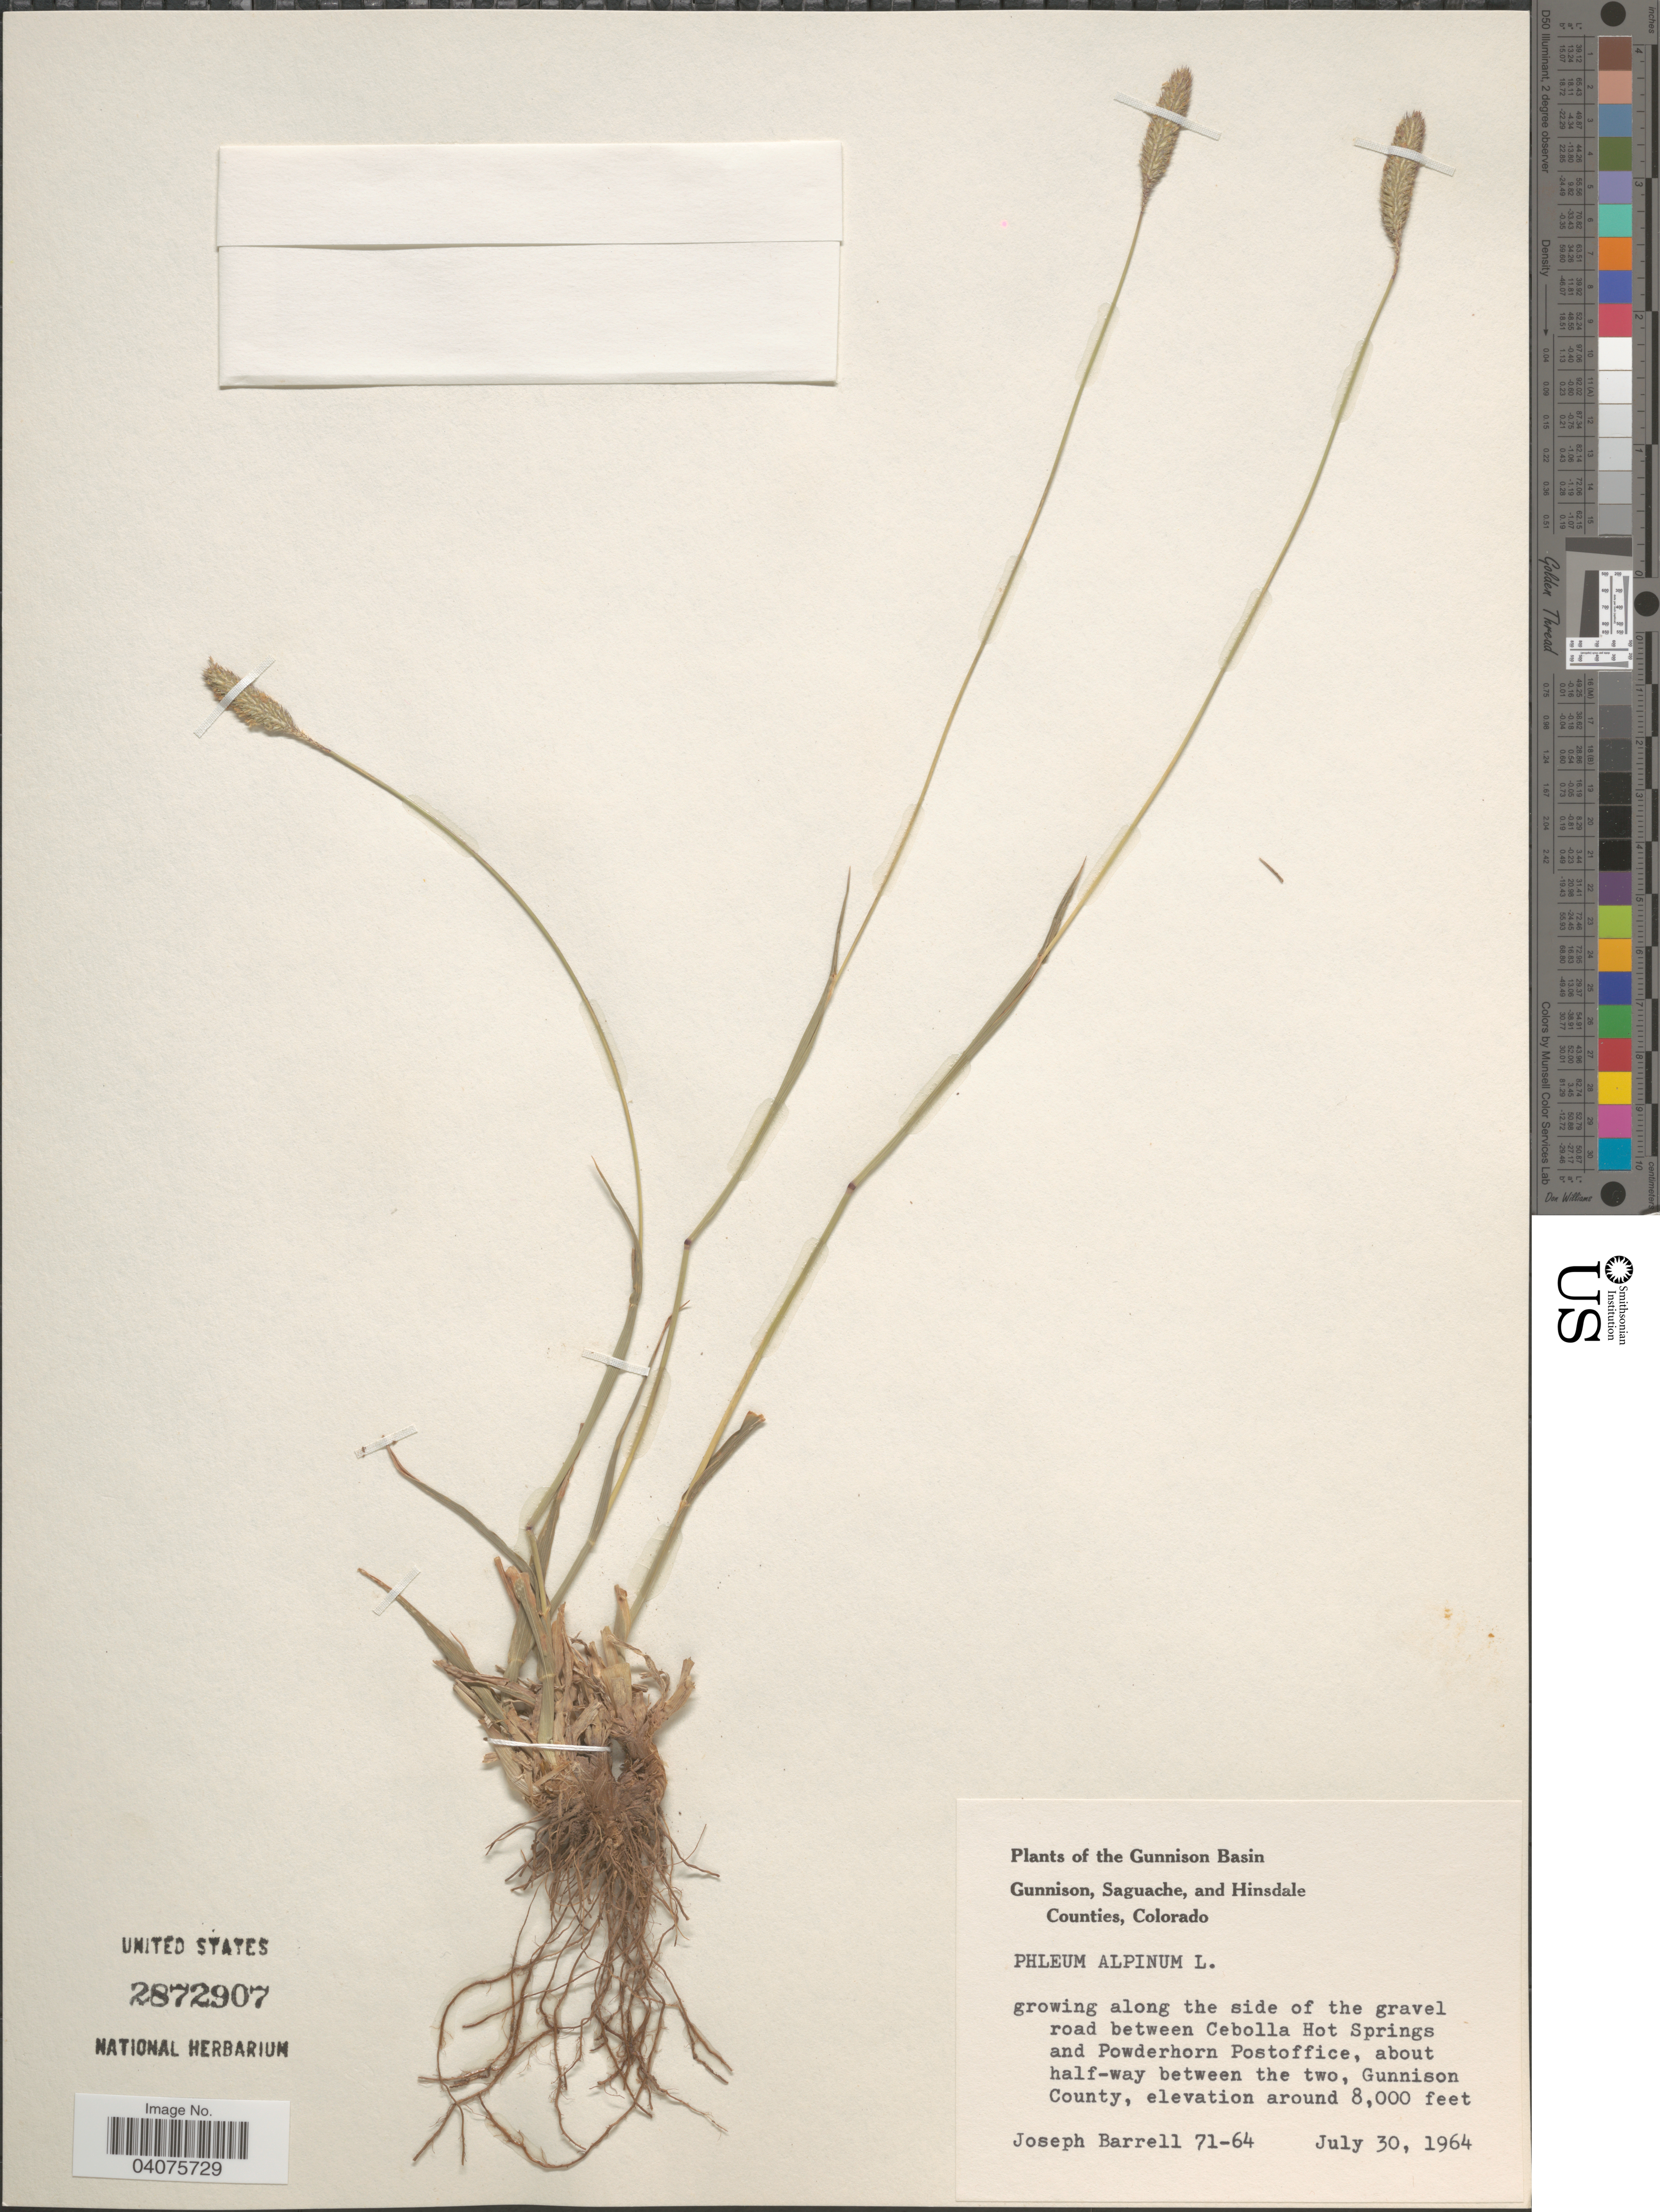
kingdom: Plantae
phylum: Tracheophyta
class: Liliopsida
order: Poales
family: Poaceae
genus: Phleum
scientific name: Phleum alpinum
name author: L.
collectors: J. Barrell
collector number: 71-64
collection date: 1964-07-30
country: United States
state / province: Colorado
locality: The Gunnison Basin. Along the side of the gravel road between Cebolla Hot Springs and Powderhorn Postoffice, about half-way between the two, Gunnison County.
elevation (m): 2438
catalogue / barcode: US 2872907